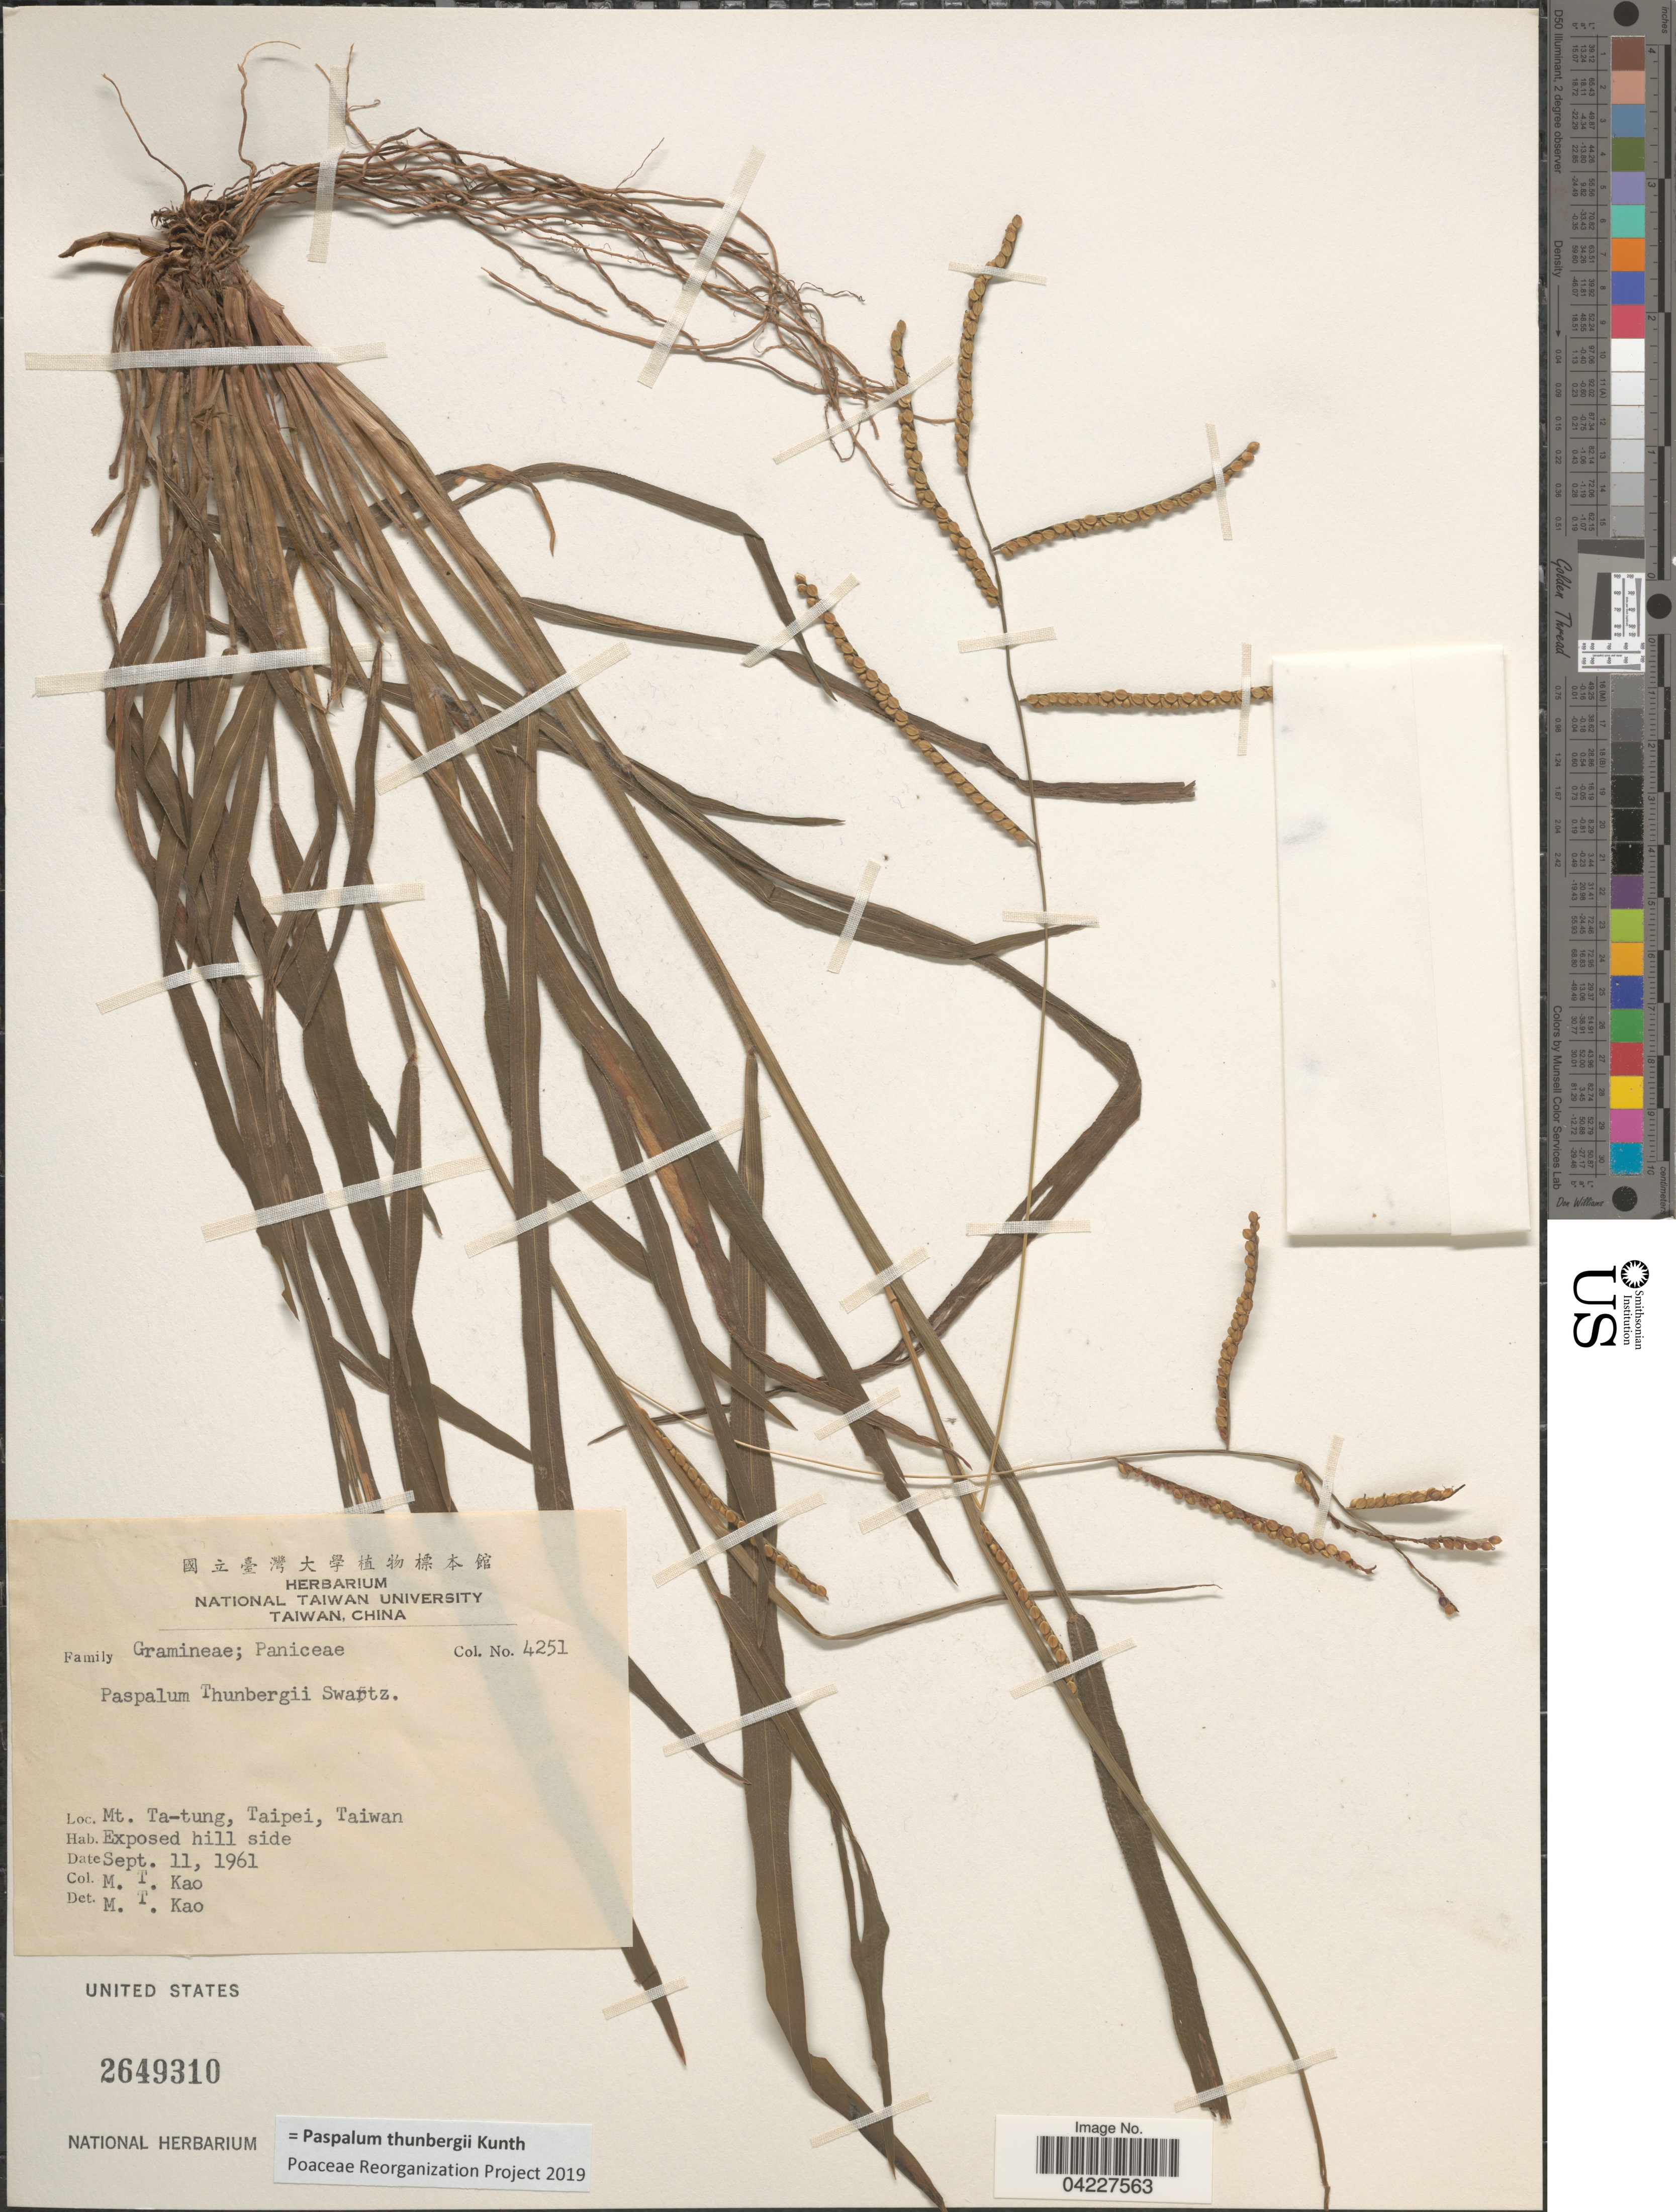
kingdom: Plantae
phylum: Tracheophyta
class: Liliopsida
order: Poales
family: Poaceae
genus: Paspalum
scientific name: Paspalum thunbergii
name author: Kunth ex Steud.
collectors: M. T. Kao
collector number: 4251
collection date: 1961-09-11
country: Taiwan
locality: Mt. Ta-tung, Taipei.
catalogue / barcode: US 2649310